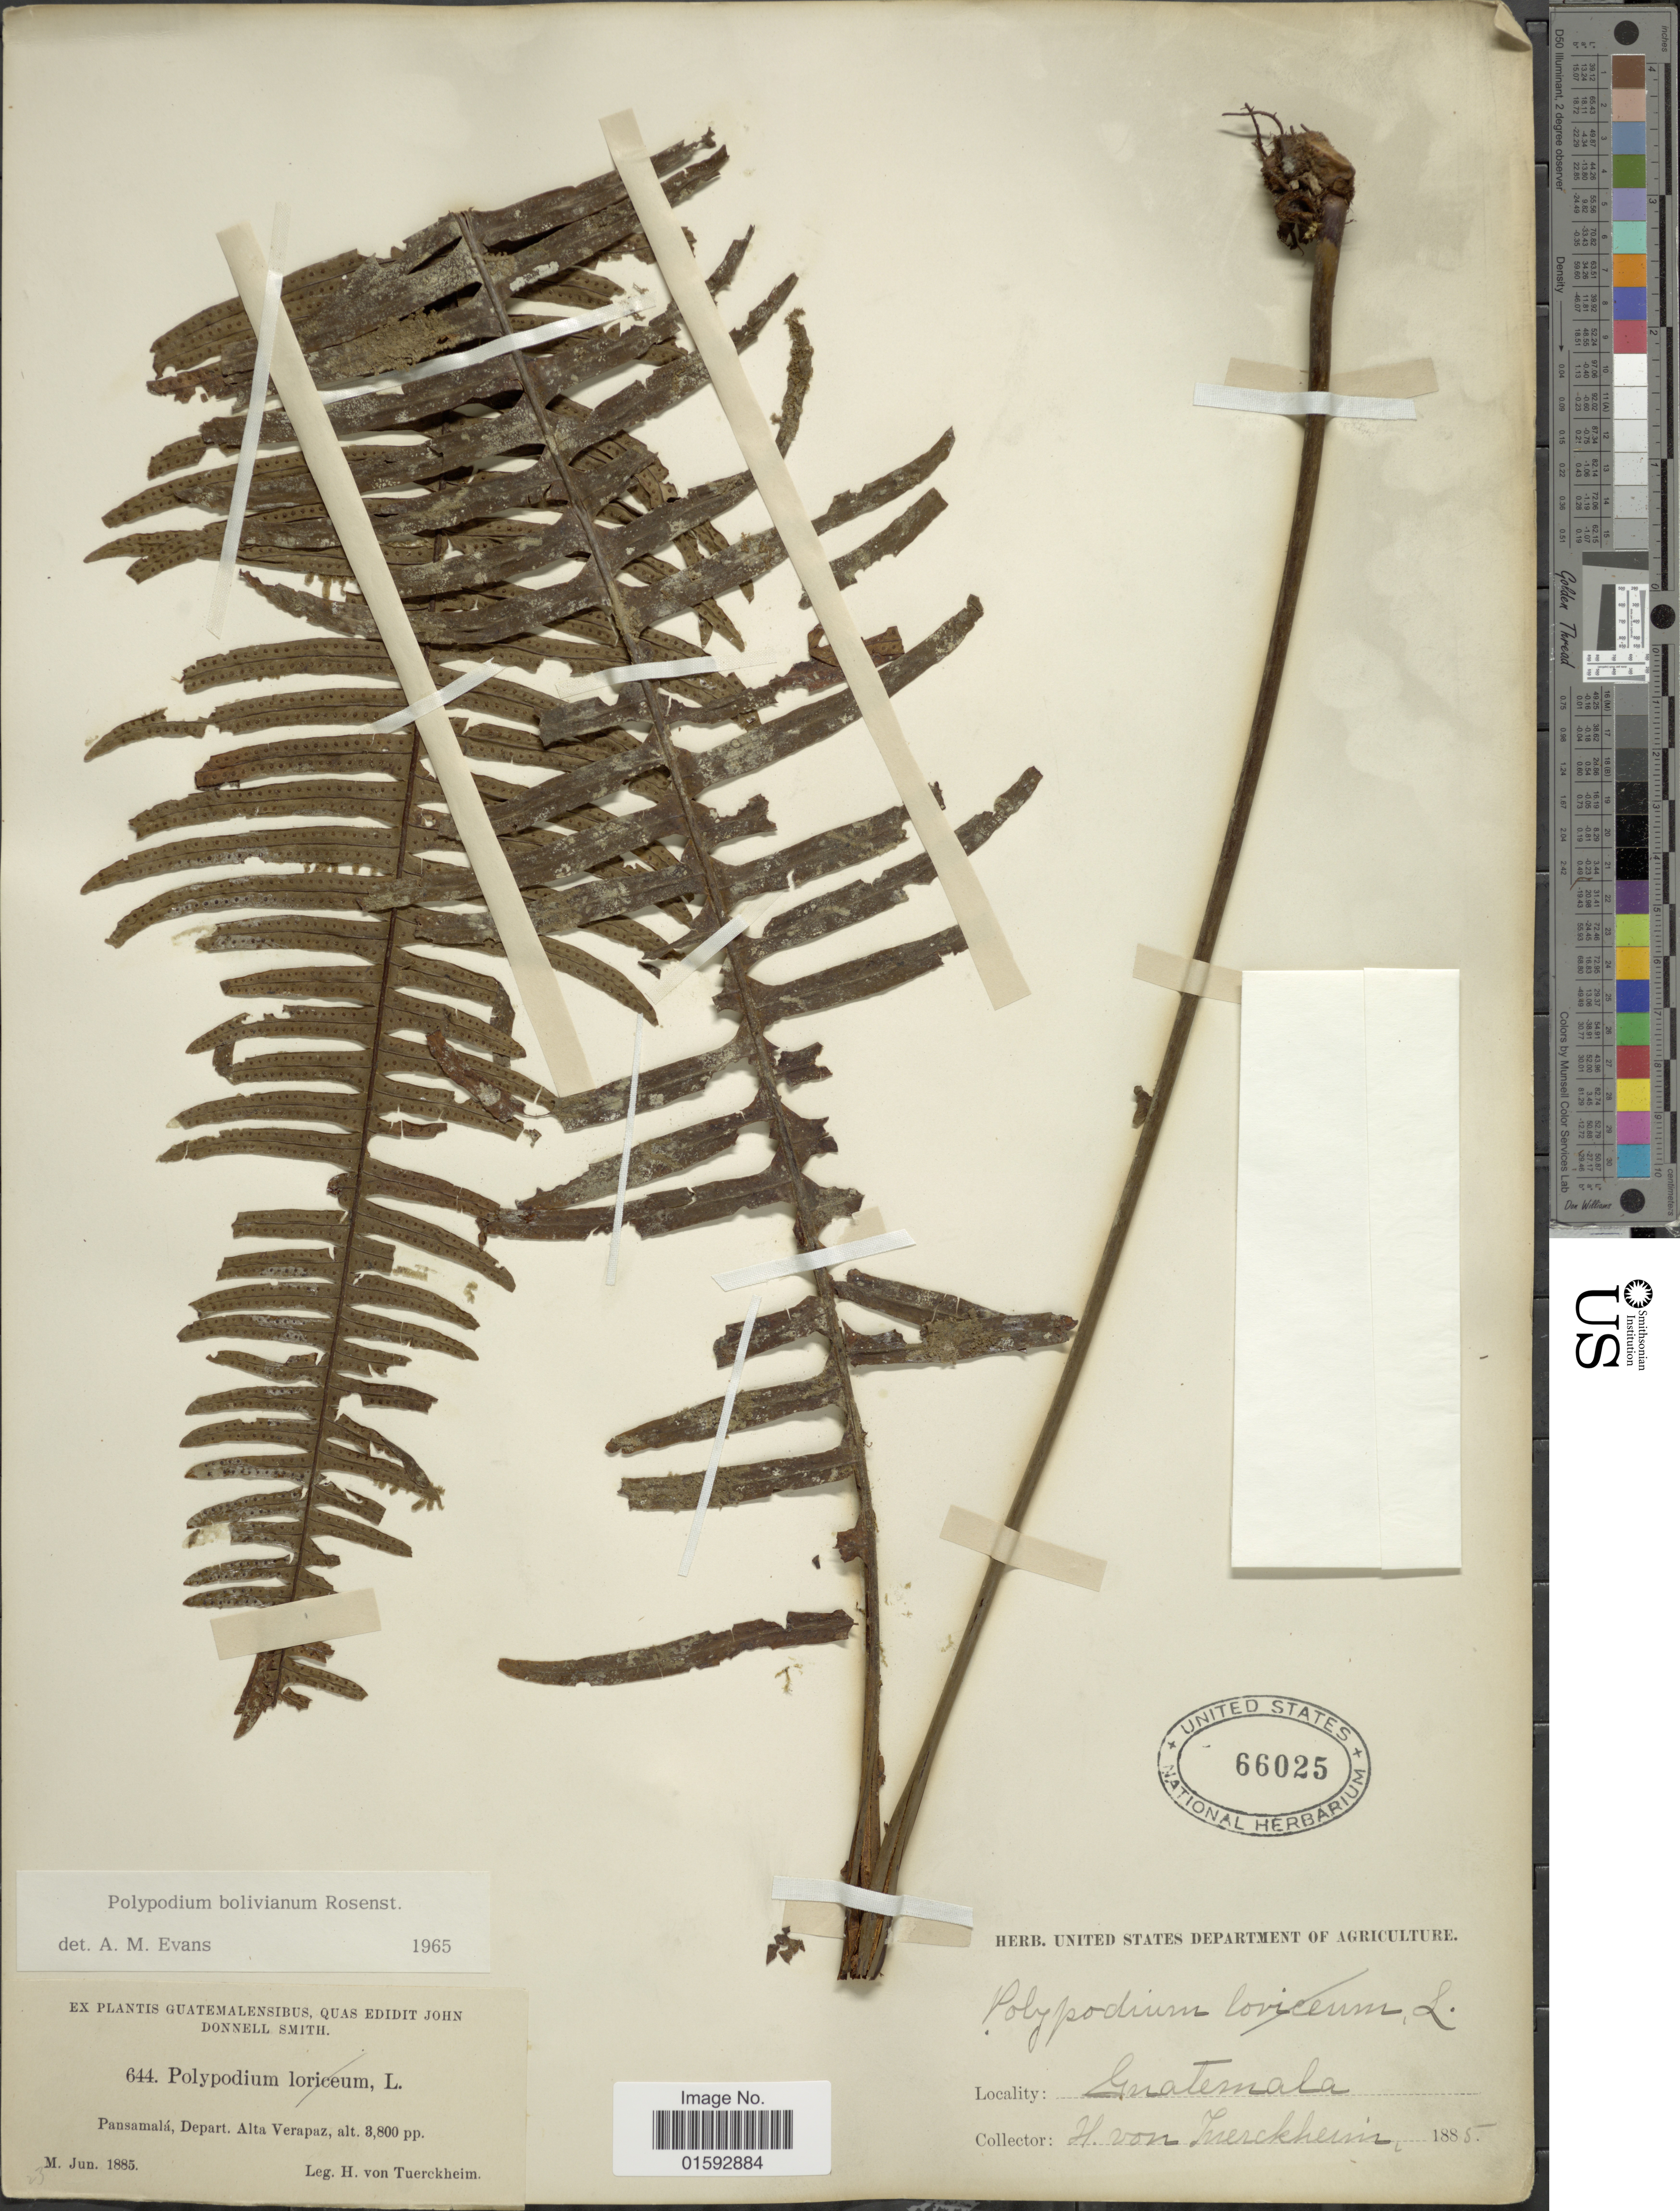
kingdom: Plantae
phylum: Tracheophyta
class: Polypodiopsida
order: Polypodiales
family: Polypodiaceae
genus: Pecluma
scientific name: Pecluma divaricata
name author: (E. Fourn.) Mickel & Beitel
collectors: H. von Türckheim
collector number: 644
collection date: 1885-06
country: Guatemala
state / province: Alta Verapaz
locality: Pansamala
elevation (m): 1158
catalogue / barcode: US 66025